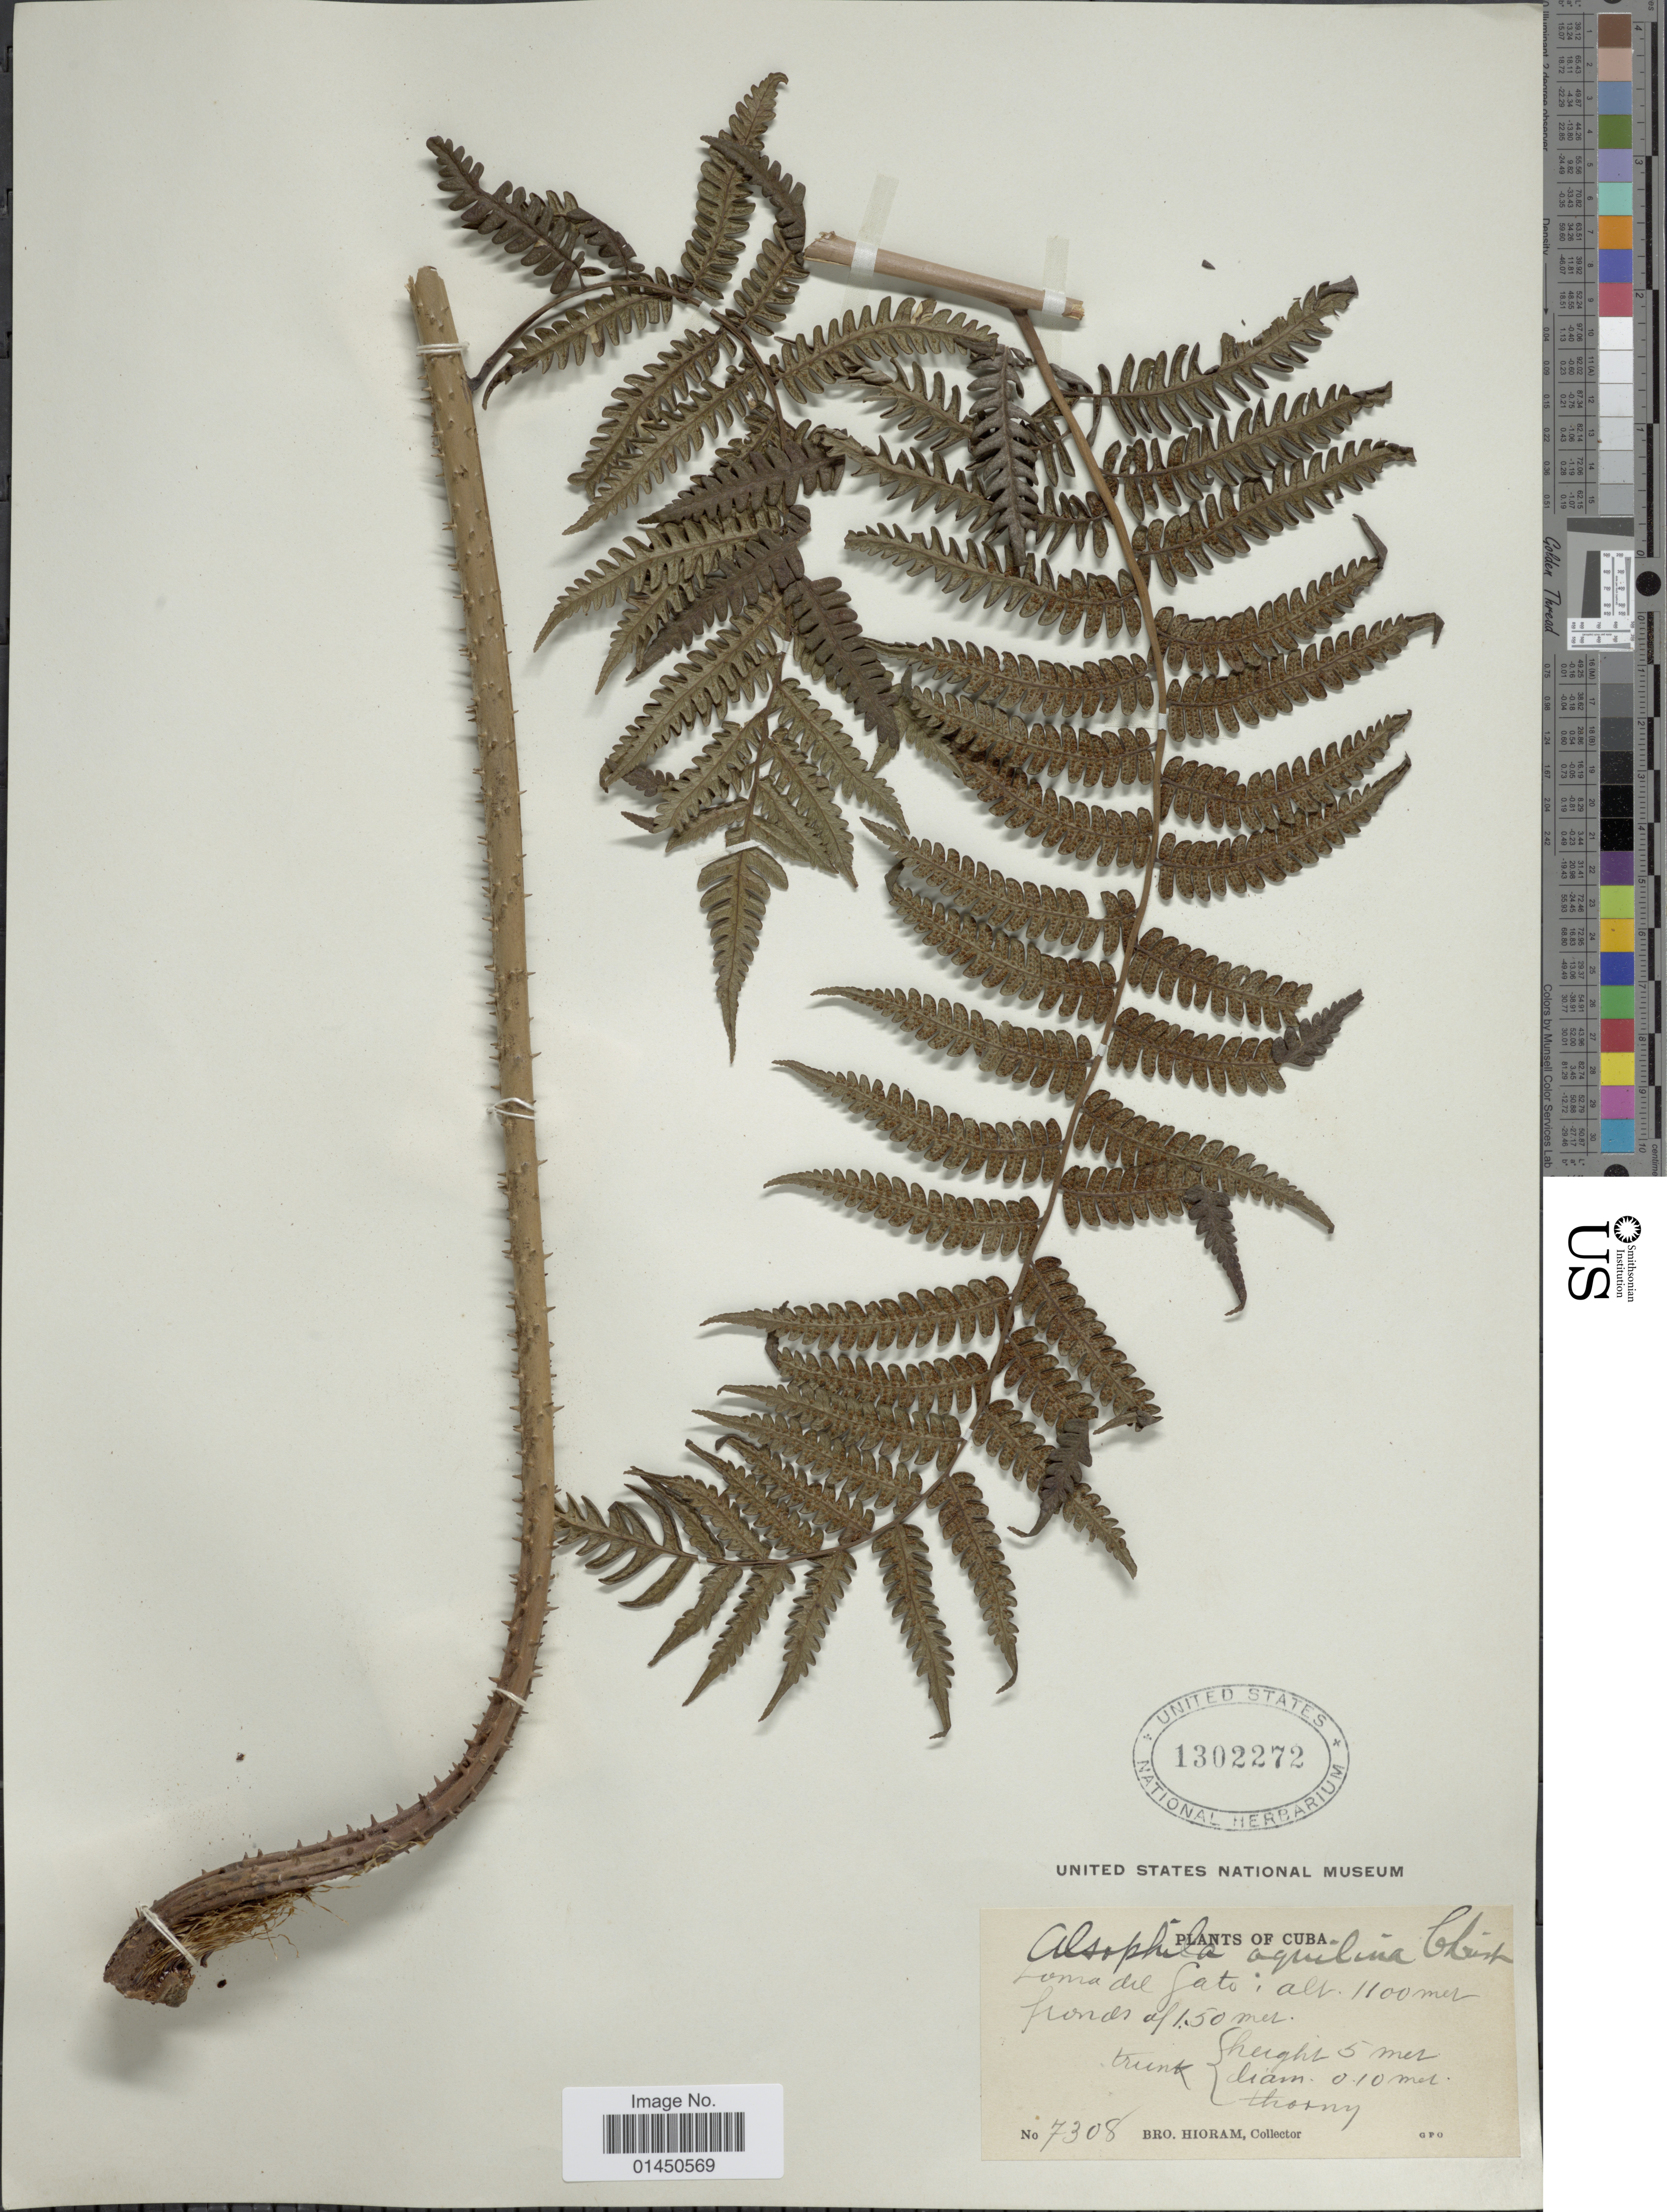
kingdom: Plantae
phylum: Tracheophyta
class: Polypodiopsida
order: Cyatheales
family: Cyatheaceae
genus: Cyathea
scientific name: Cyathea parvula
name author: (Jenman) Domin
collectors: Bro. Hioram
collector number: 7308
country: Cuba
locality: Loma del Gato.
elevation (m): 1100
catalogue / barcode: US 1302272